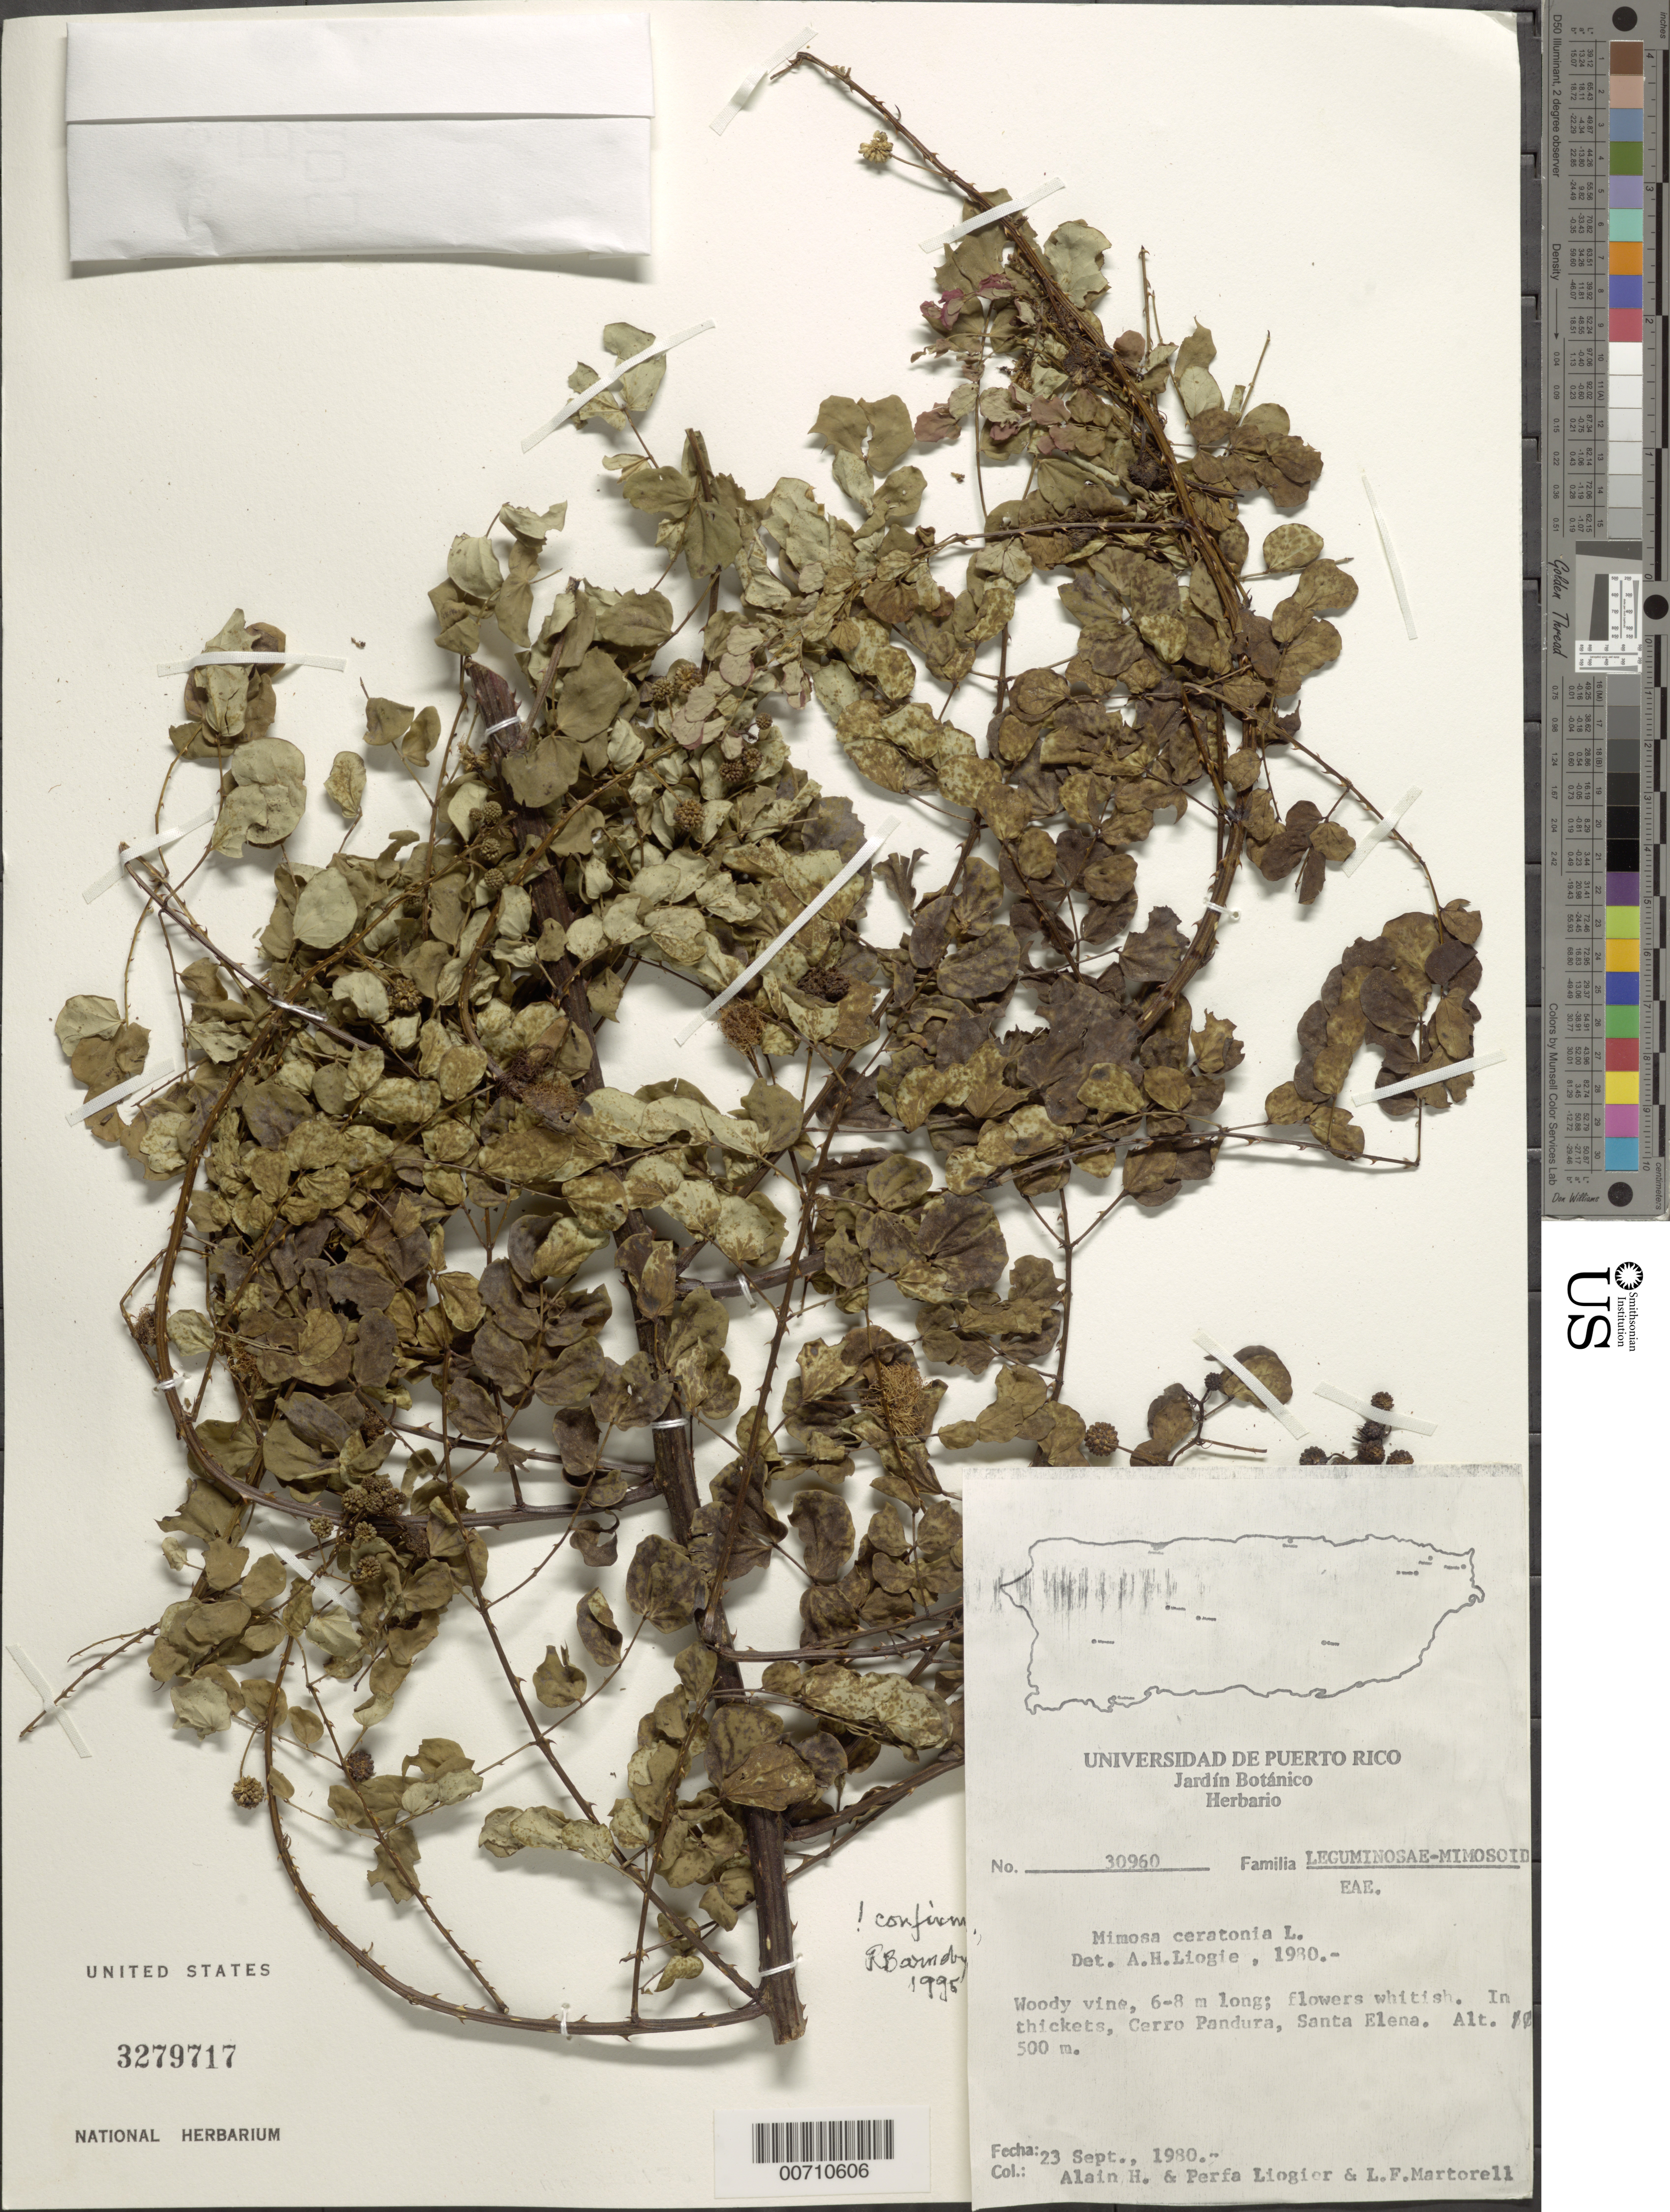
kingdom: Plantae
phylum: Tracheophyta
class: Magnoliopsida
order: Fabales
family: Fabaceae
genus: Mimosa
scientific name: Mimosa ceratonia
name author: L.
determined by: Liogier, Alain H.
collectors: A. H. Liogier, M. P. Liogier & L. Martorell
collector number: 30960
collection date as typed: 23 Sep 1980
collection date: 1980-09-23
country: Puerto Rico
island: Greater Antilles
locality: Santa Elena, Cerro Pandura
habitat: In thickets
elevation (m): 500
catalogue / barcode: US 3279717